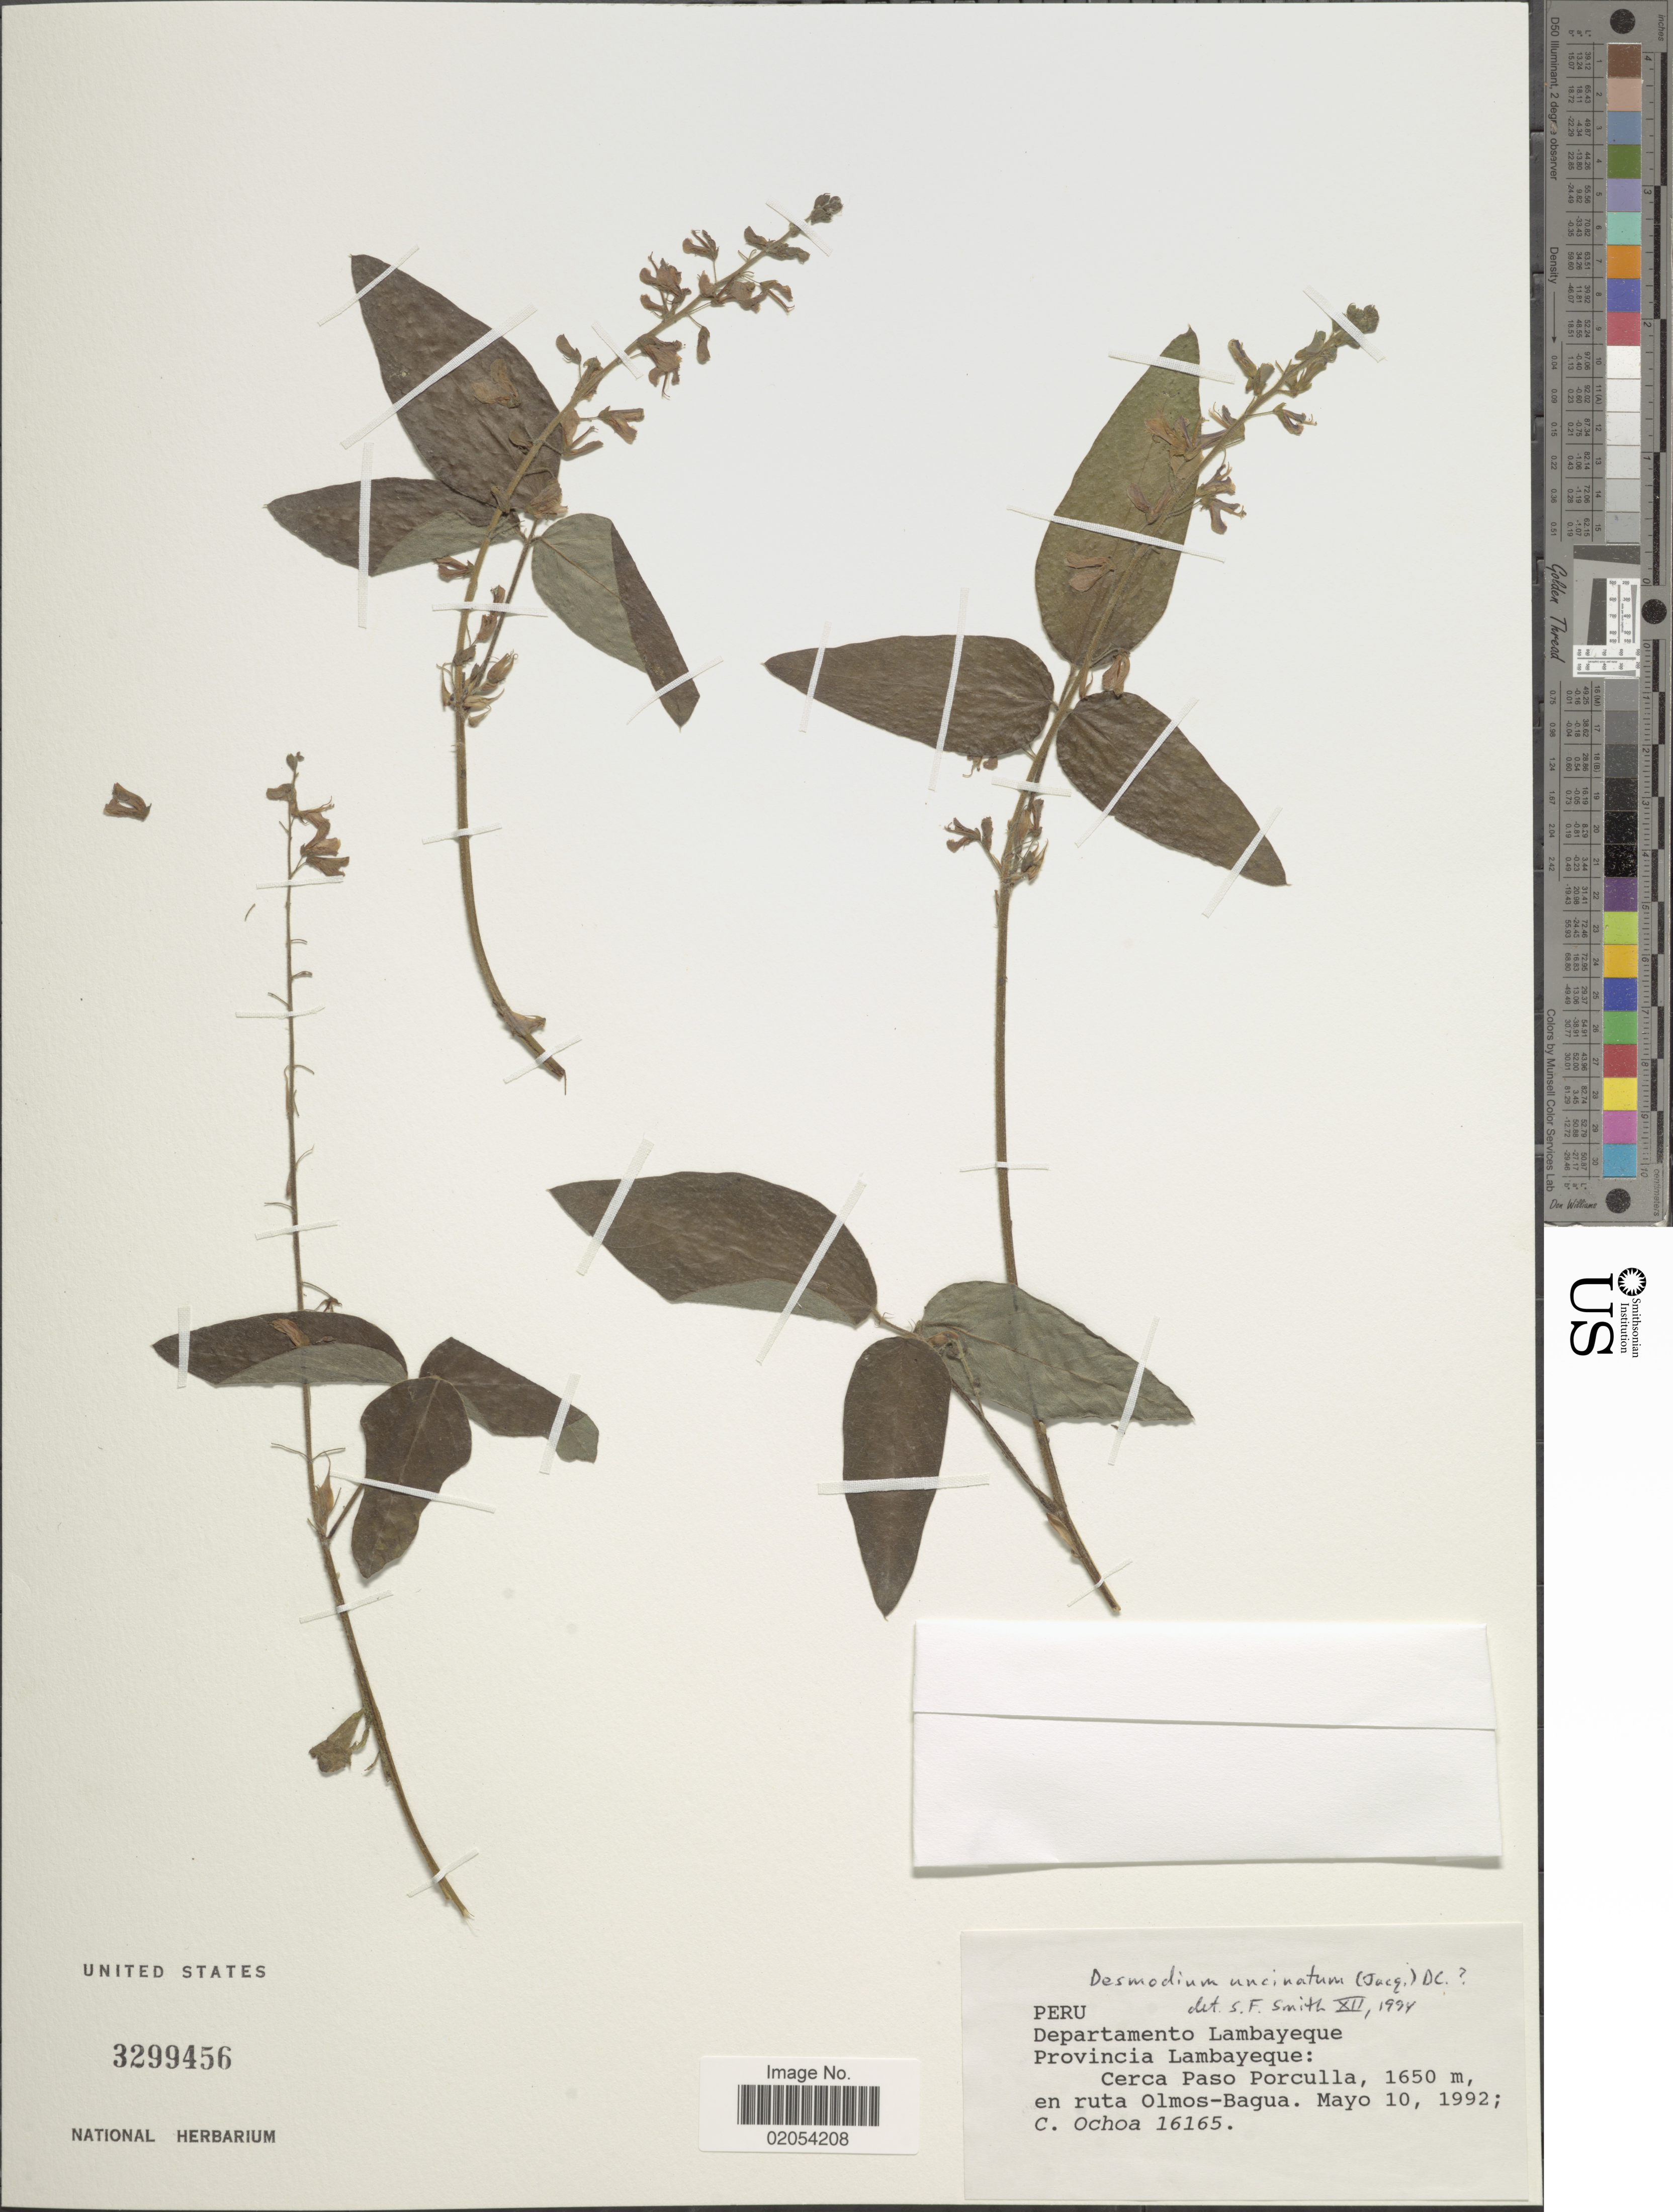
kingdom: Plantae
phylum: Tracheophyta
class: Magnoliopsida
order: Fabales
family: Fabaceae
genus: Desmodium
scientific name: Desmodium uncinatum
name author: (Jacq.) DC.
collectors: C. Ochoa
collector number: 16165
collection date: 1992-05-10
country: Peru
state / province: Lambayeque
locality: Departamento Lambayeque, Provincia Lambayeque. Cerca Paso Porculla, en ruta Olmos-Bagua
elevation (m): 1650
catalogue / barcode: US 3299456